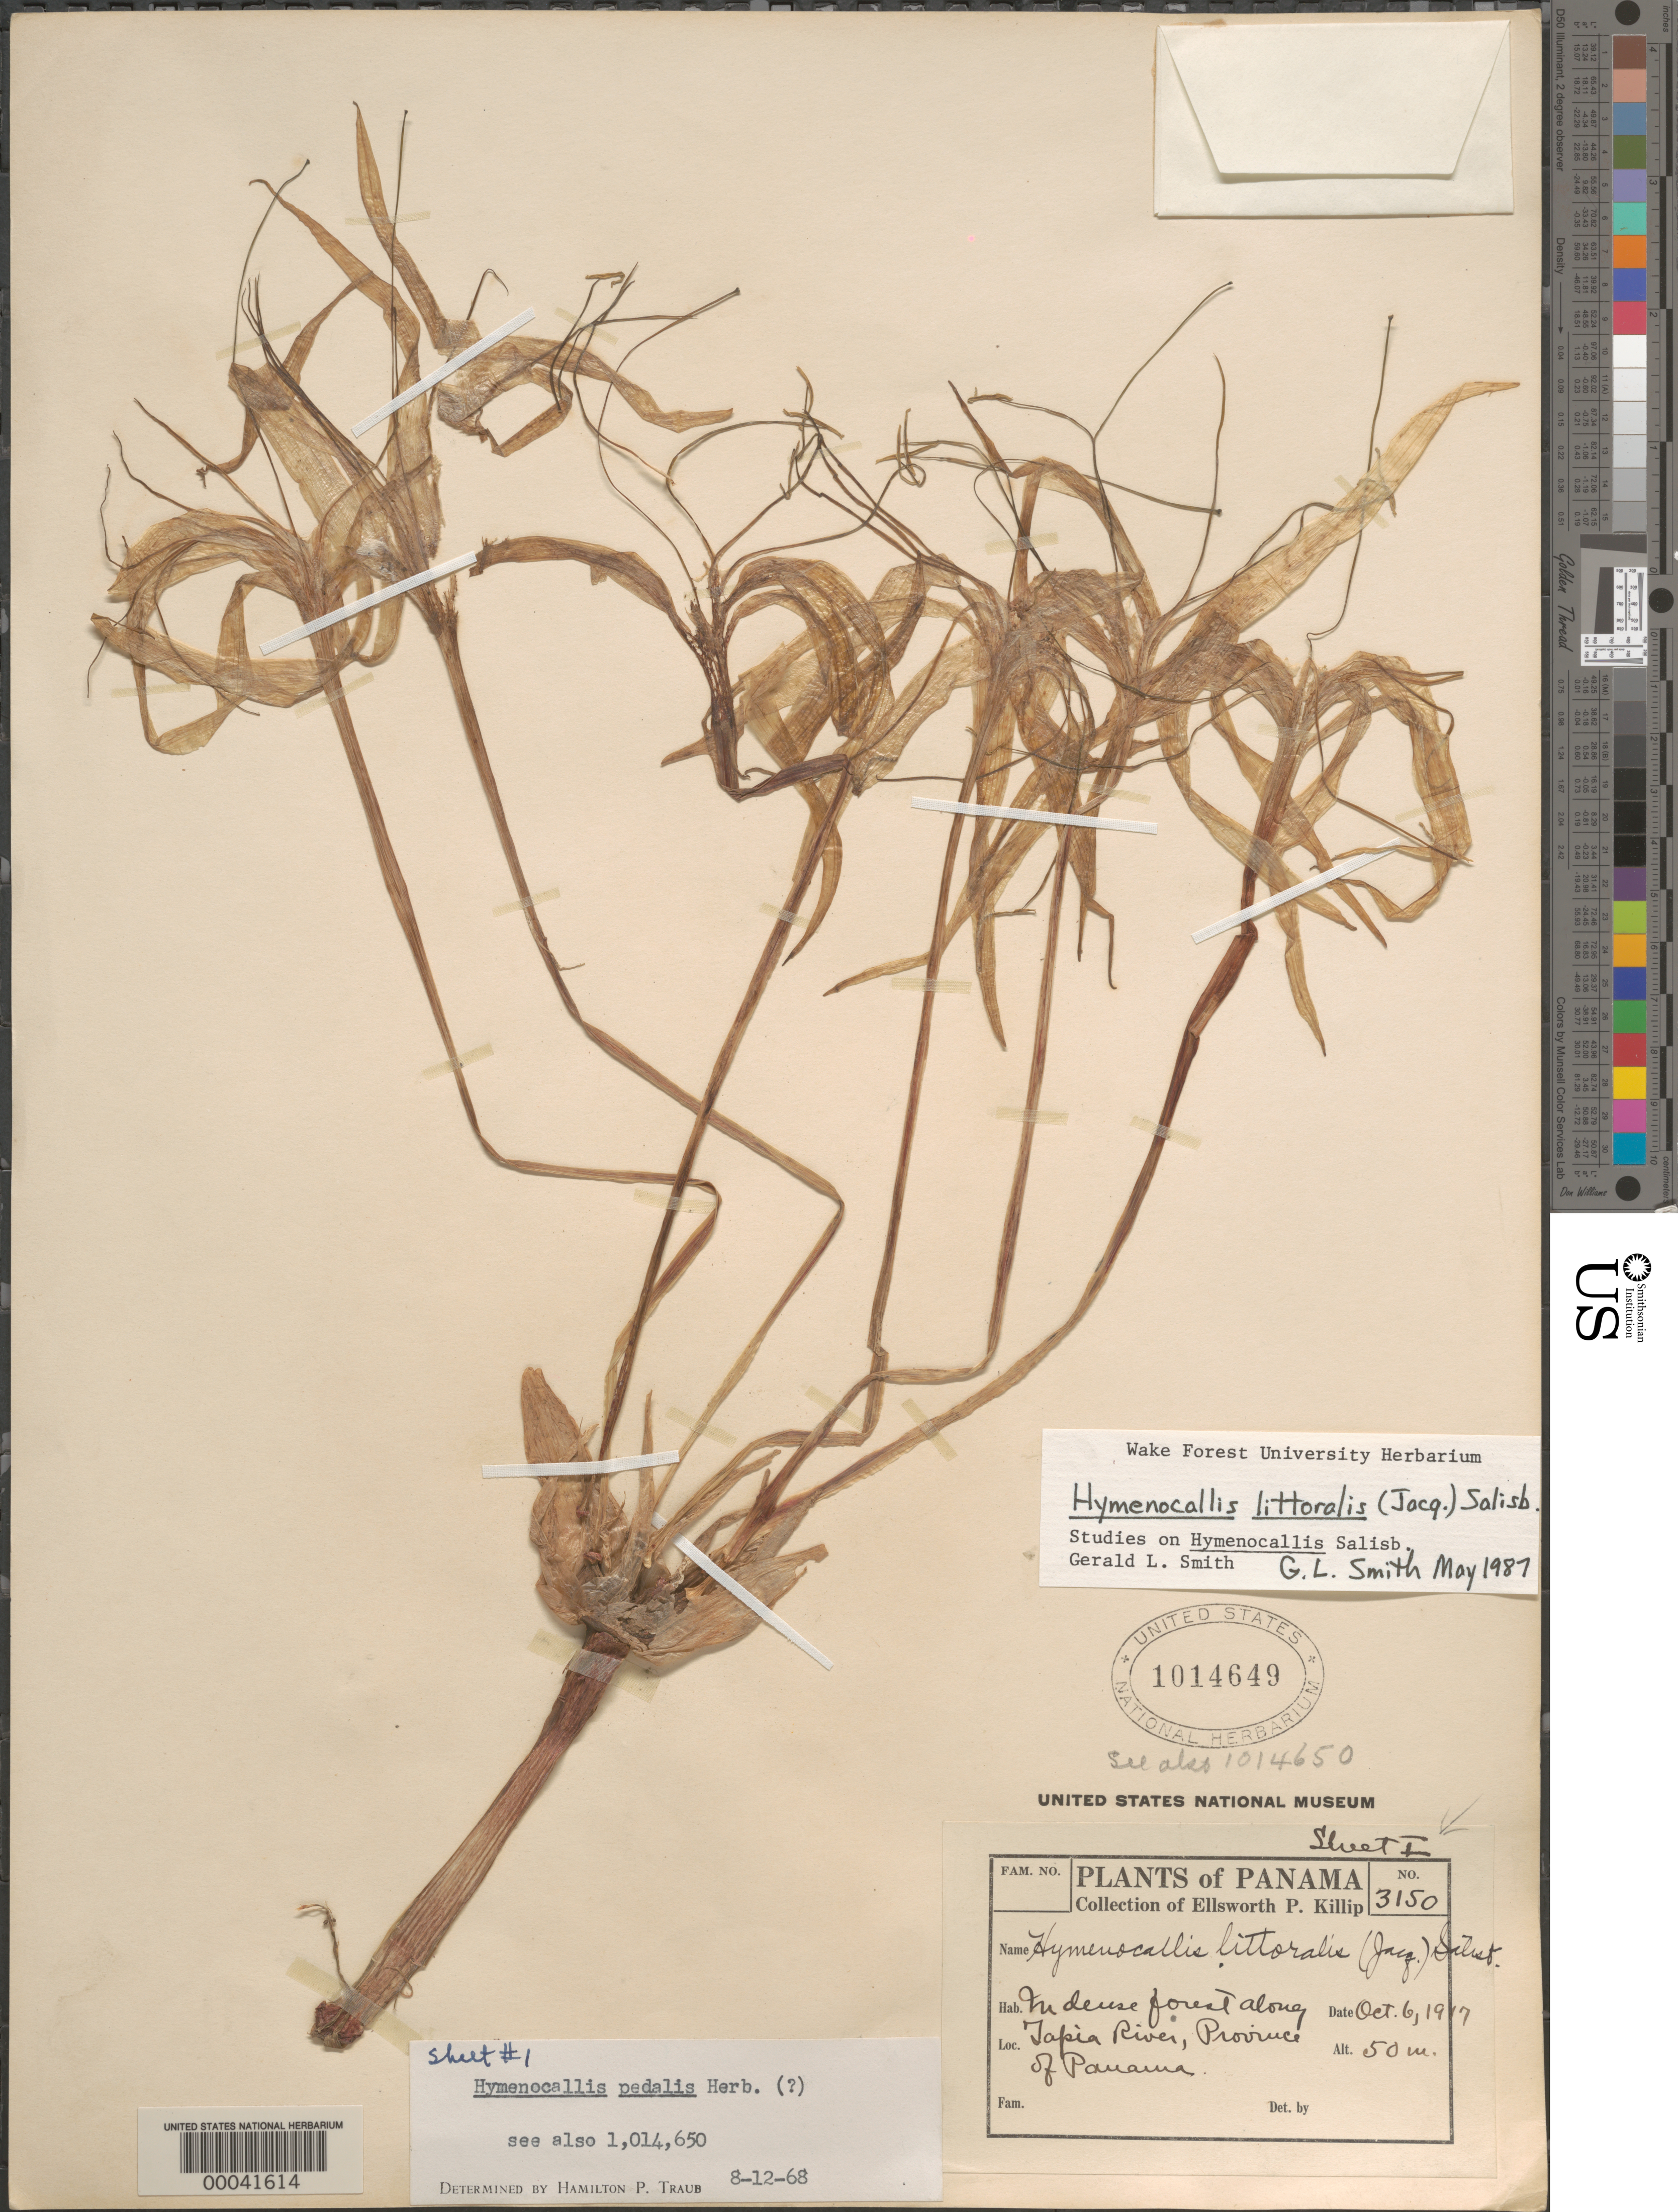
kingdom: Plantae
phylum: Tracheophyta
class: Liliopsida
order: Asparagales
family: Amaryllidaceae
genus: Hymenocallis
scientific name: Hymenocallis littoralis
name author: (Jacq.) Salisb.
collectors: E. P. Killip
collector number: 3150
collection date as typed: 06 Oct 1917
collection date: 1917-10-06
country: Panama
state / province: Panamá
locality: Tapia River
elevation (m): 50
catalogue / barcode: US 1014649